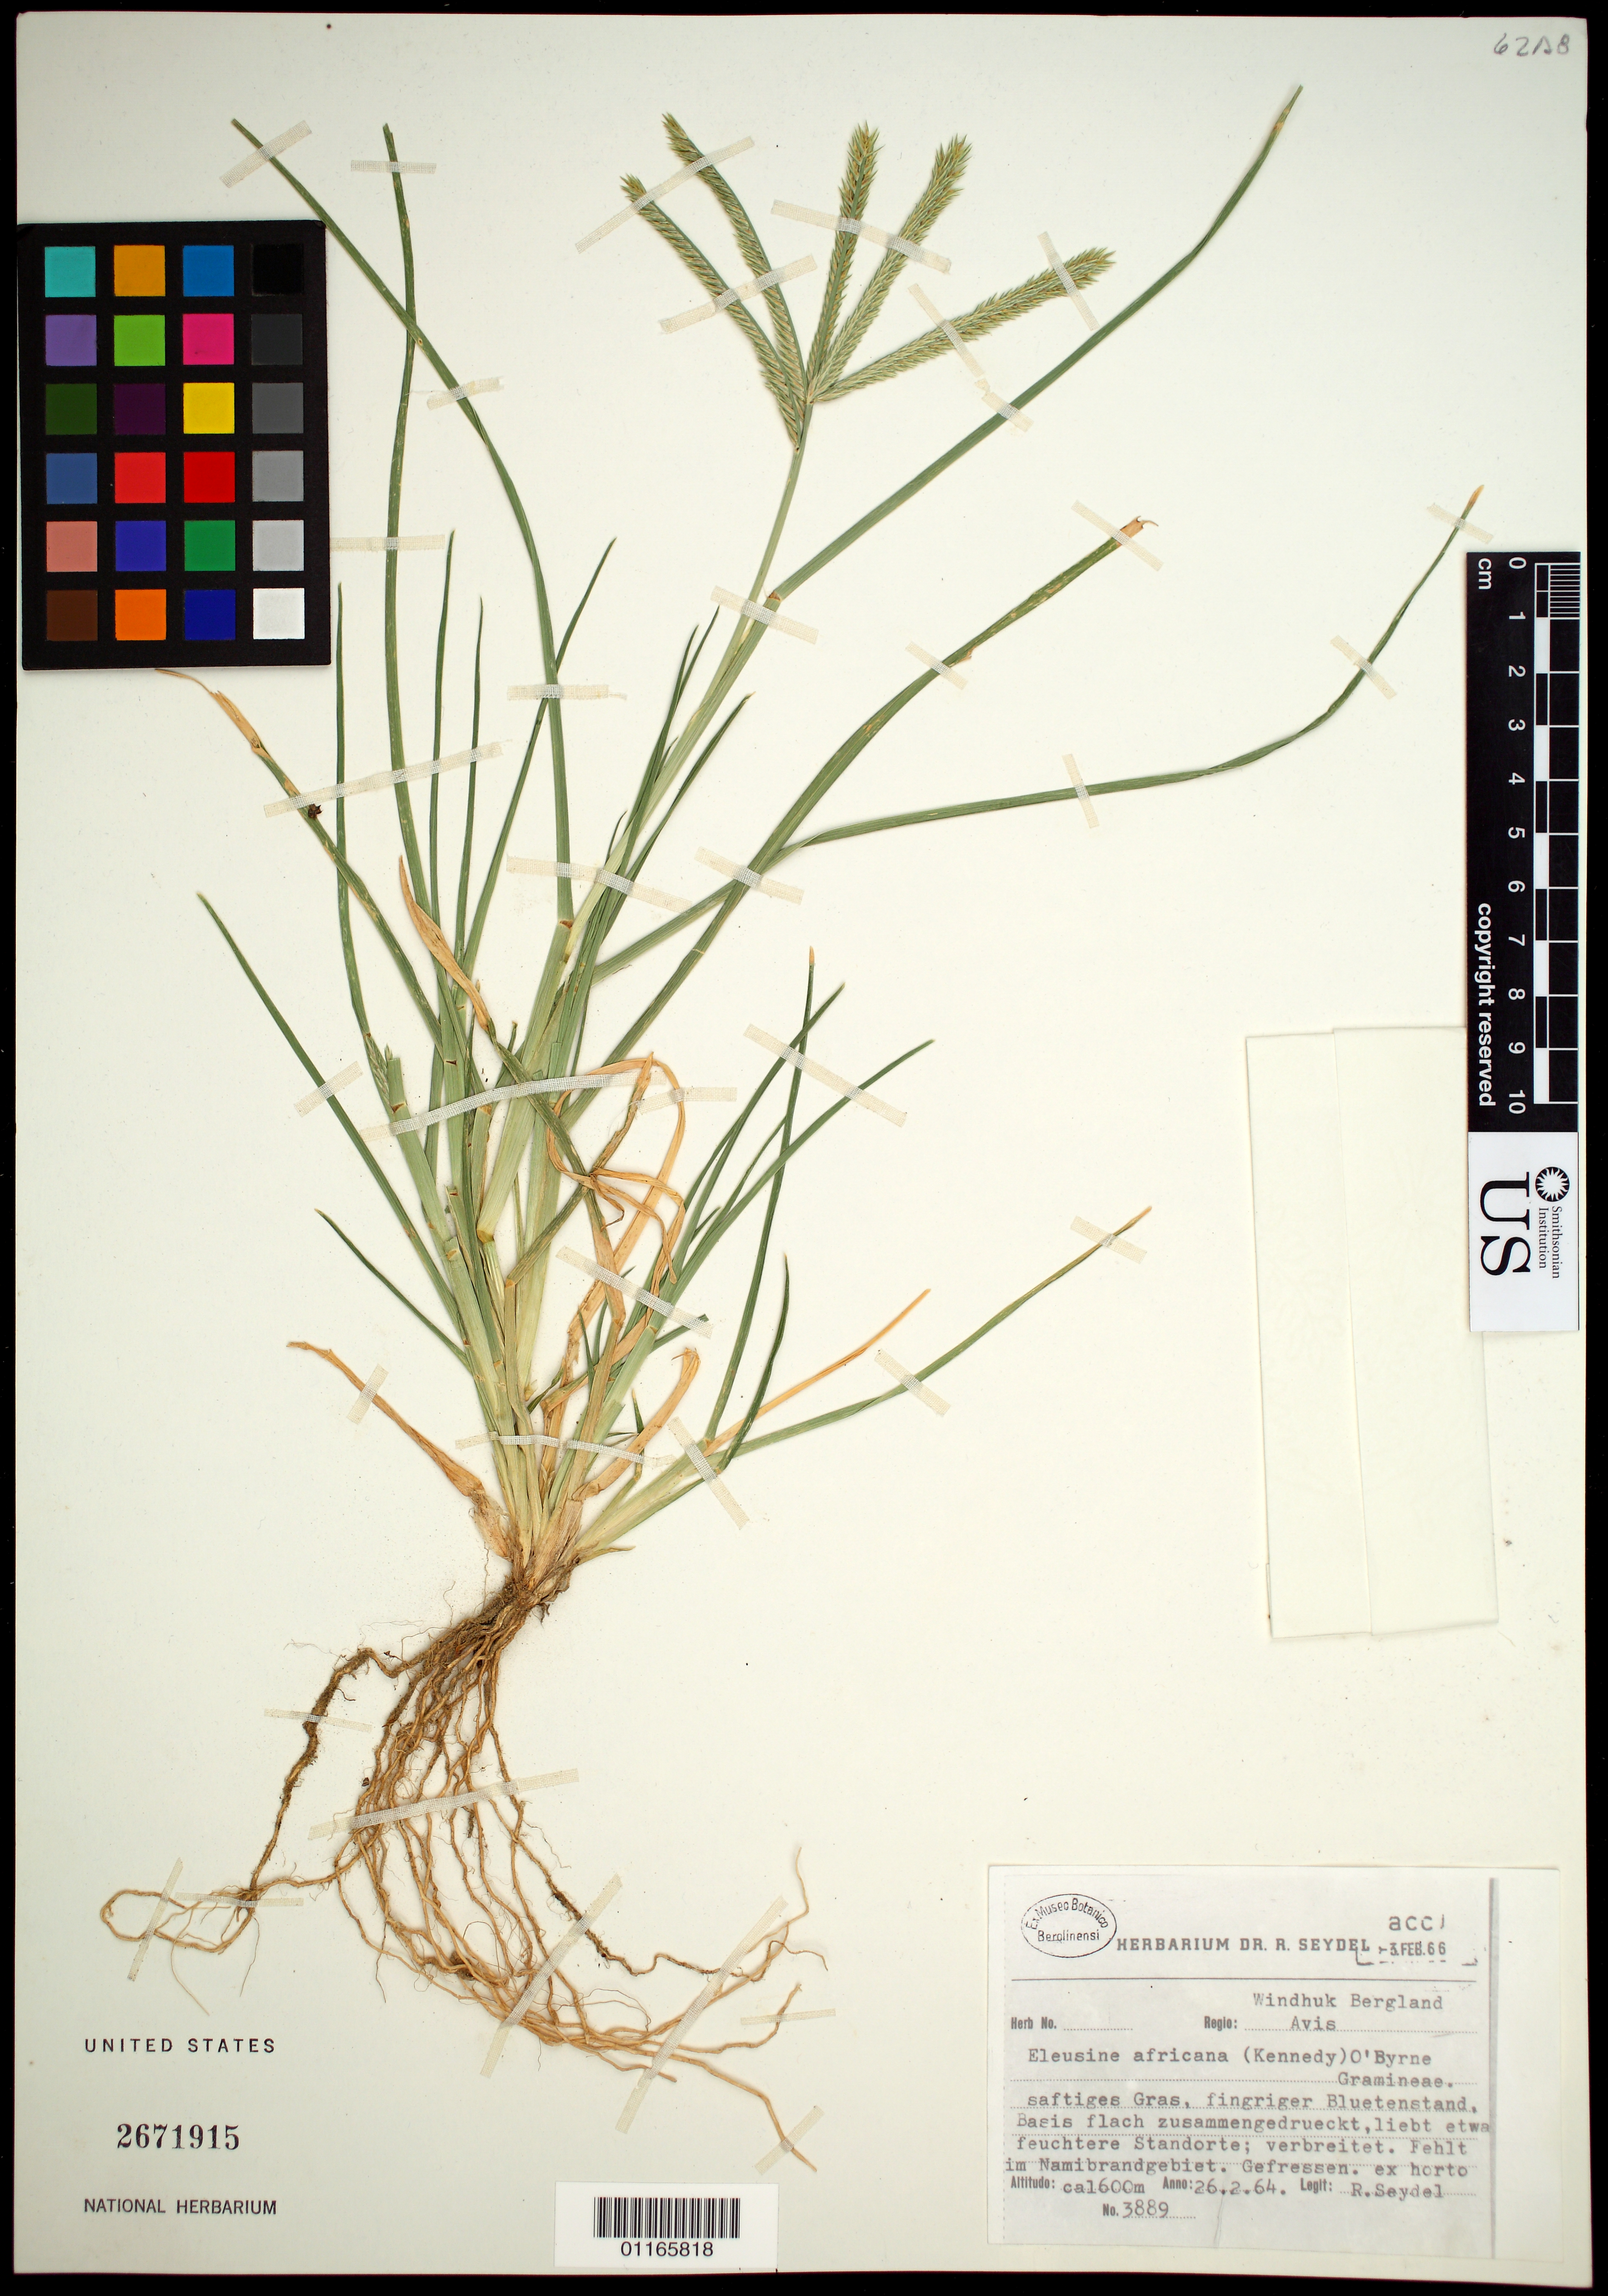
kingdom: Plantae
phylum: Tracheophyta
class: Liliopsida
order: Poales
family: Poaceae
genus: Eleusine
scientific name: Eleusine africana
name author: Kenn.-O'Byrne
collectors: R. Seydel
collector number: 3889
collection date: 1964-02-26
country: Namibia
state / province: Khomas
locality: Bergland. Avis., Windhoek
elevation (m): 1600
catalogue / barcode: US 2671915